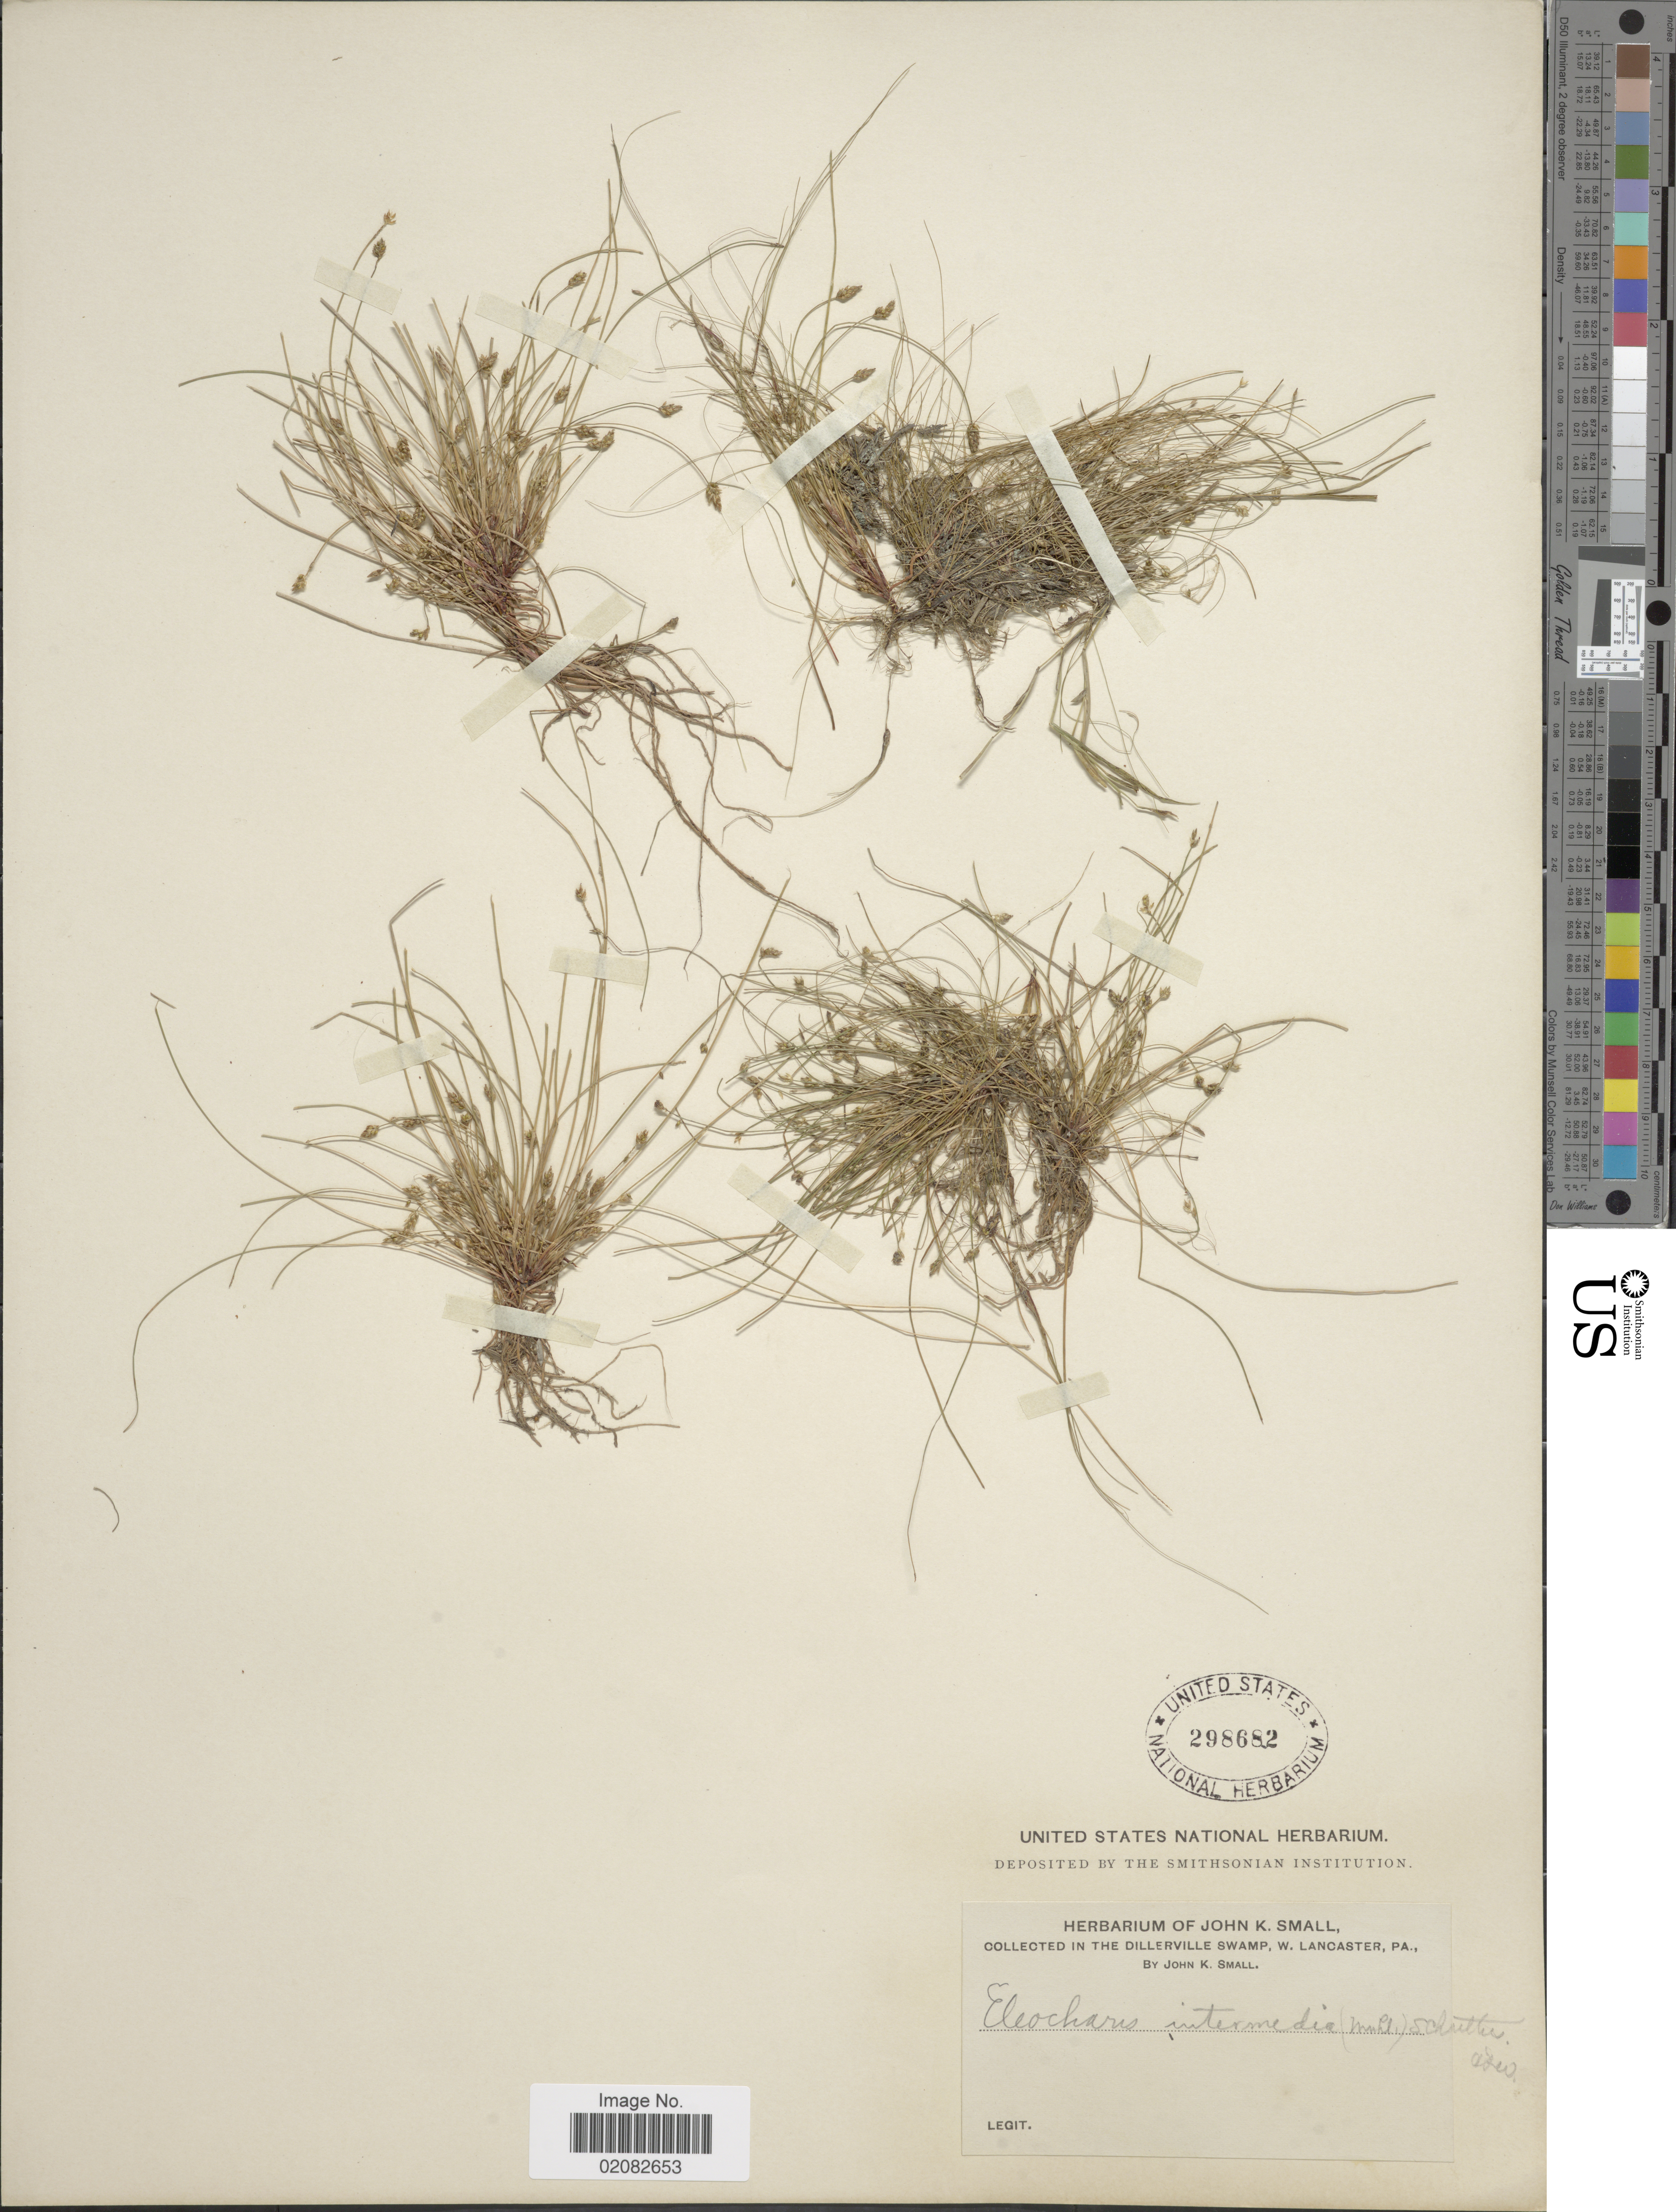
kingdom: Plantae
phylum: Tracheophyta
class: Liliopsida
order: Poales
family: Cyperaceae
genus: Eleocharis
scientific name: Eleocharis intermedia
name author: Schult.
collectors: J. K. Small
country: United States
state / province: Pennsylvania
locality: The Dillerville Swamp, W. Lancaster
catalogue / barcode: US 298682